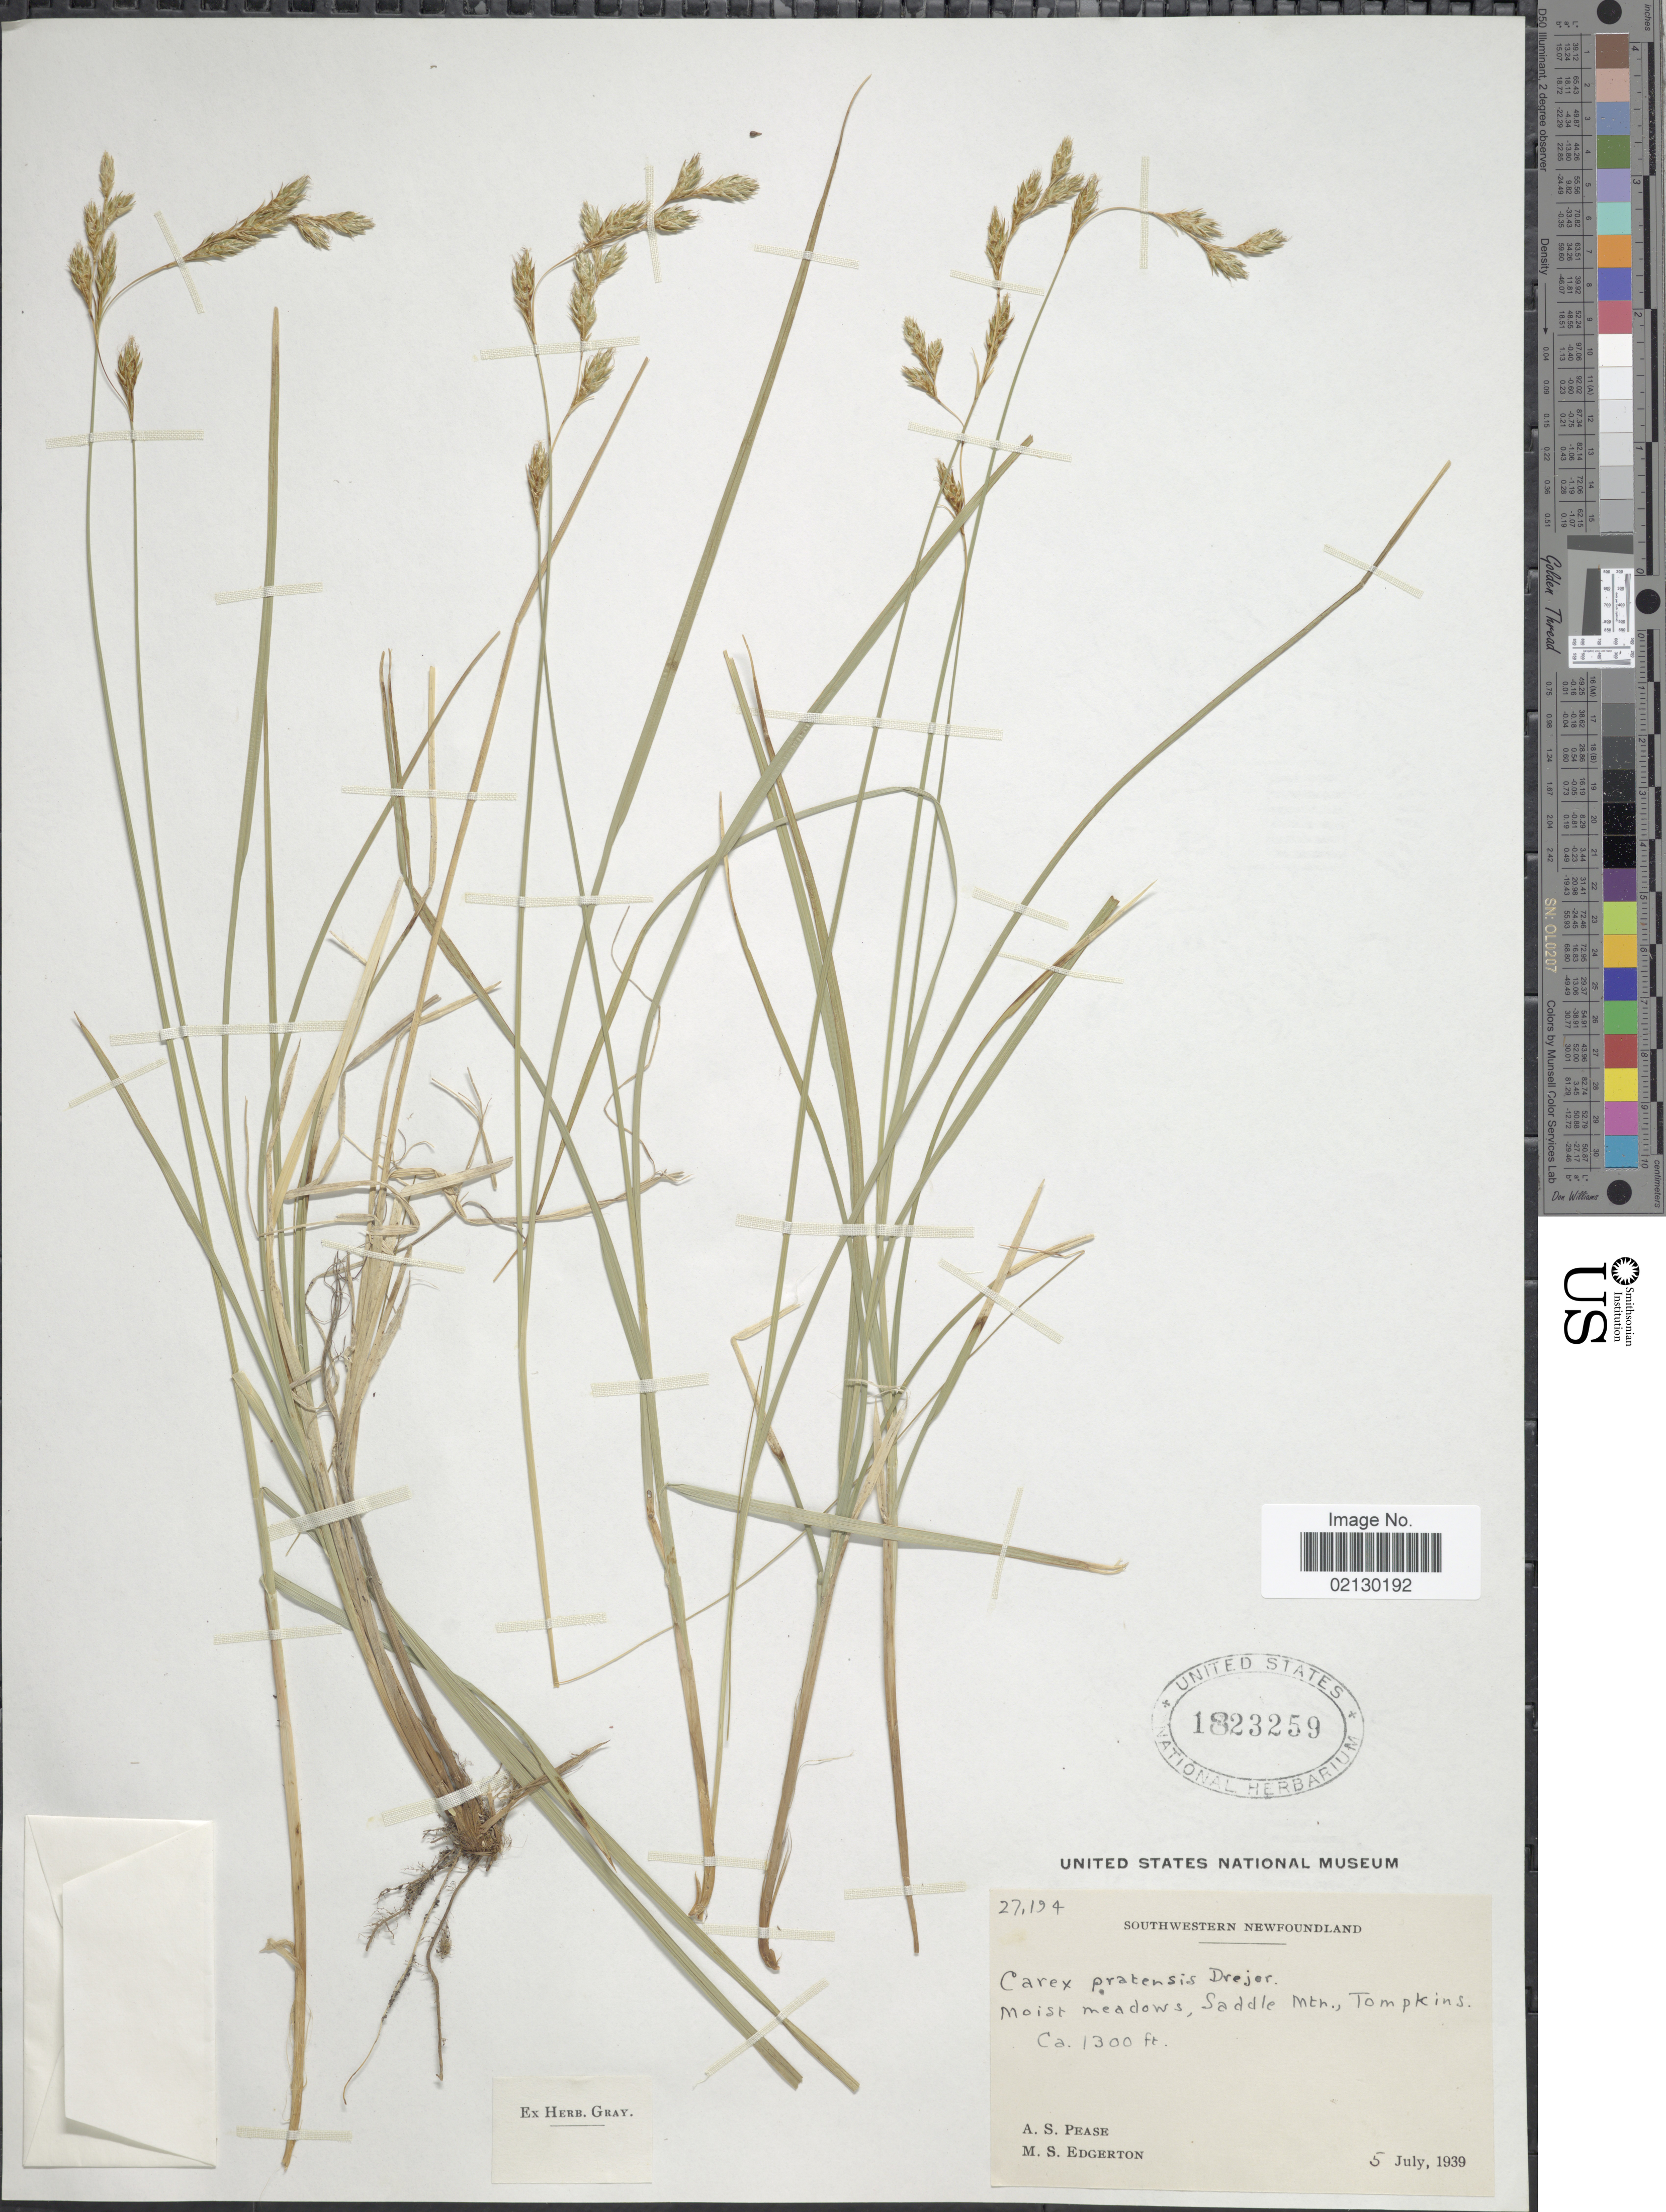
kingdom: Plantae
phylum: Tracheophyta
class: Liliopsida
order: Poales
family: Cyperaceae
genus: Carex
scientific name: Carex praticola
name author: Rydb.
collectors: A. S. Pease & M. Edgerton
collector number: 27194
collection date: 1939-07-05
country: Canada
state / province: Newfoundland and Labrador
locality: Southwestern Newfoundland, Saddle Mtn., Tompkins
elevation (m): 396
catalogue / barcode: US 1823259